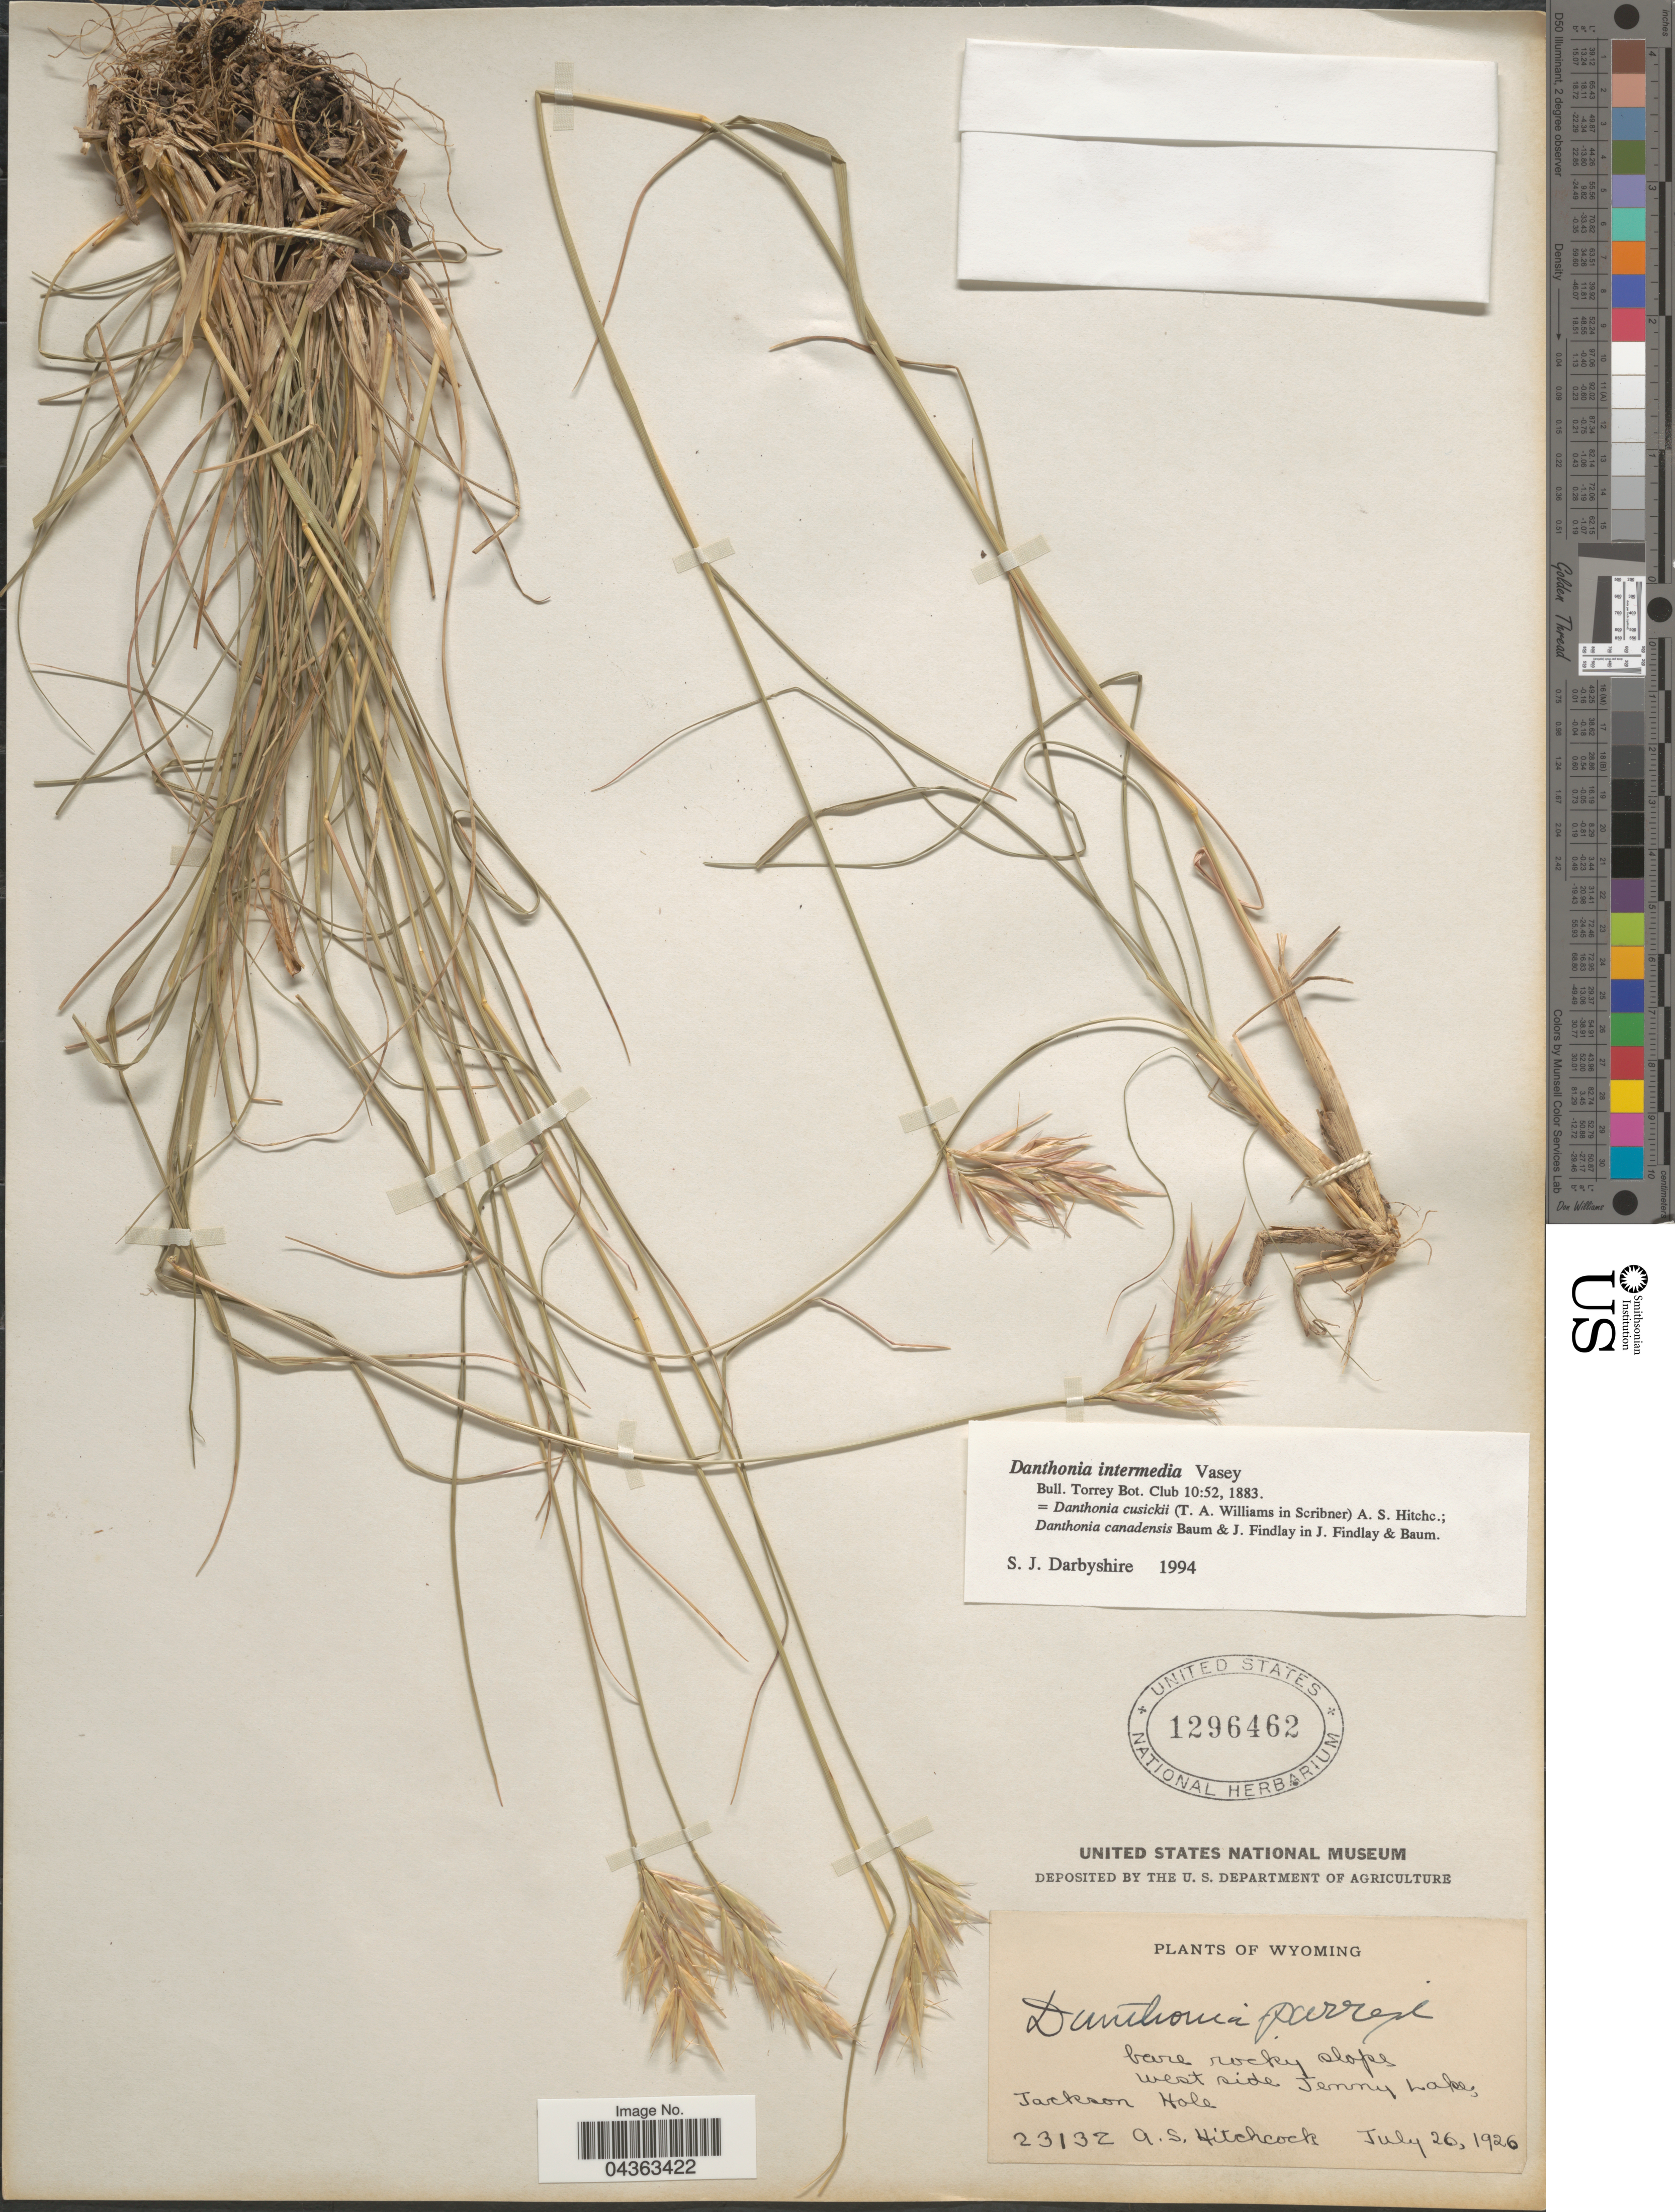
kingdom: Plantae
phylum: Tracheophyta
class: Liliopsida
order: Poales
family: Poaceae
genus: Danthonia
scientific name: Danthonia intermedia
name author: Vasey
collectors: A. S. Hitchcock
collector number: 23132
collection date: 1926-07-26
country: United States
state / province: Wyoming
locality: Bare rocky slope west side Jenny Lake, Jackson Hole.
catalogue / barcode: US 1296462